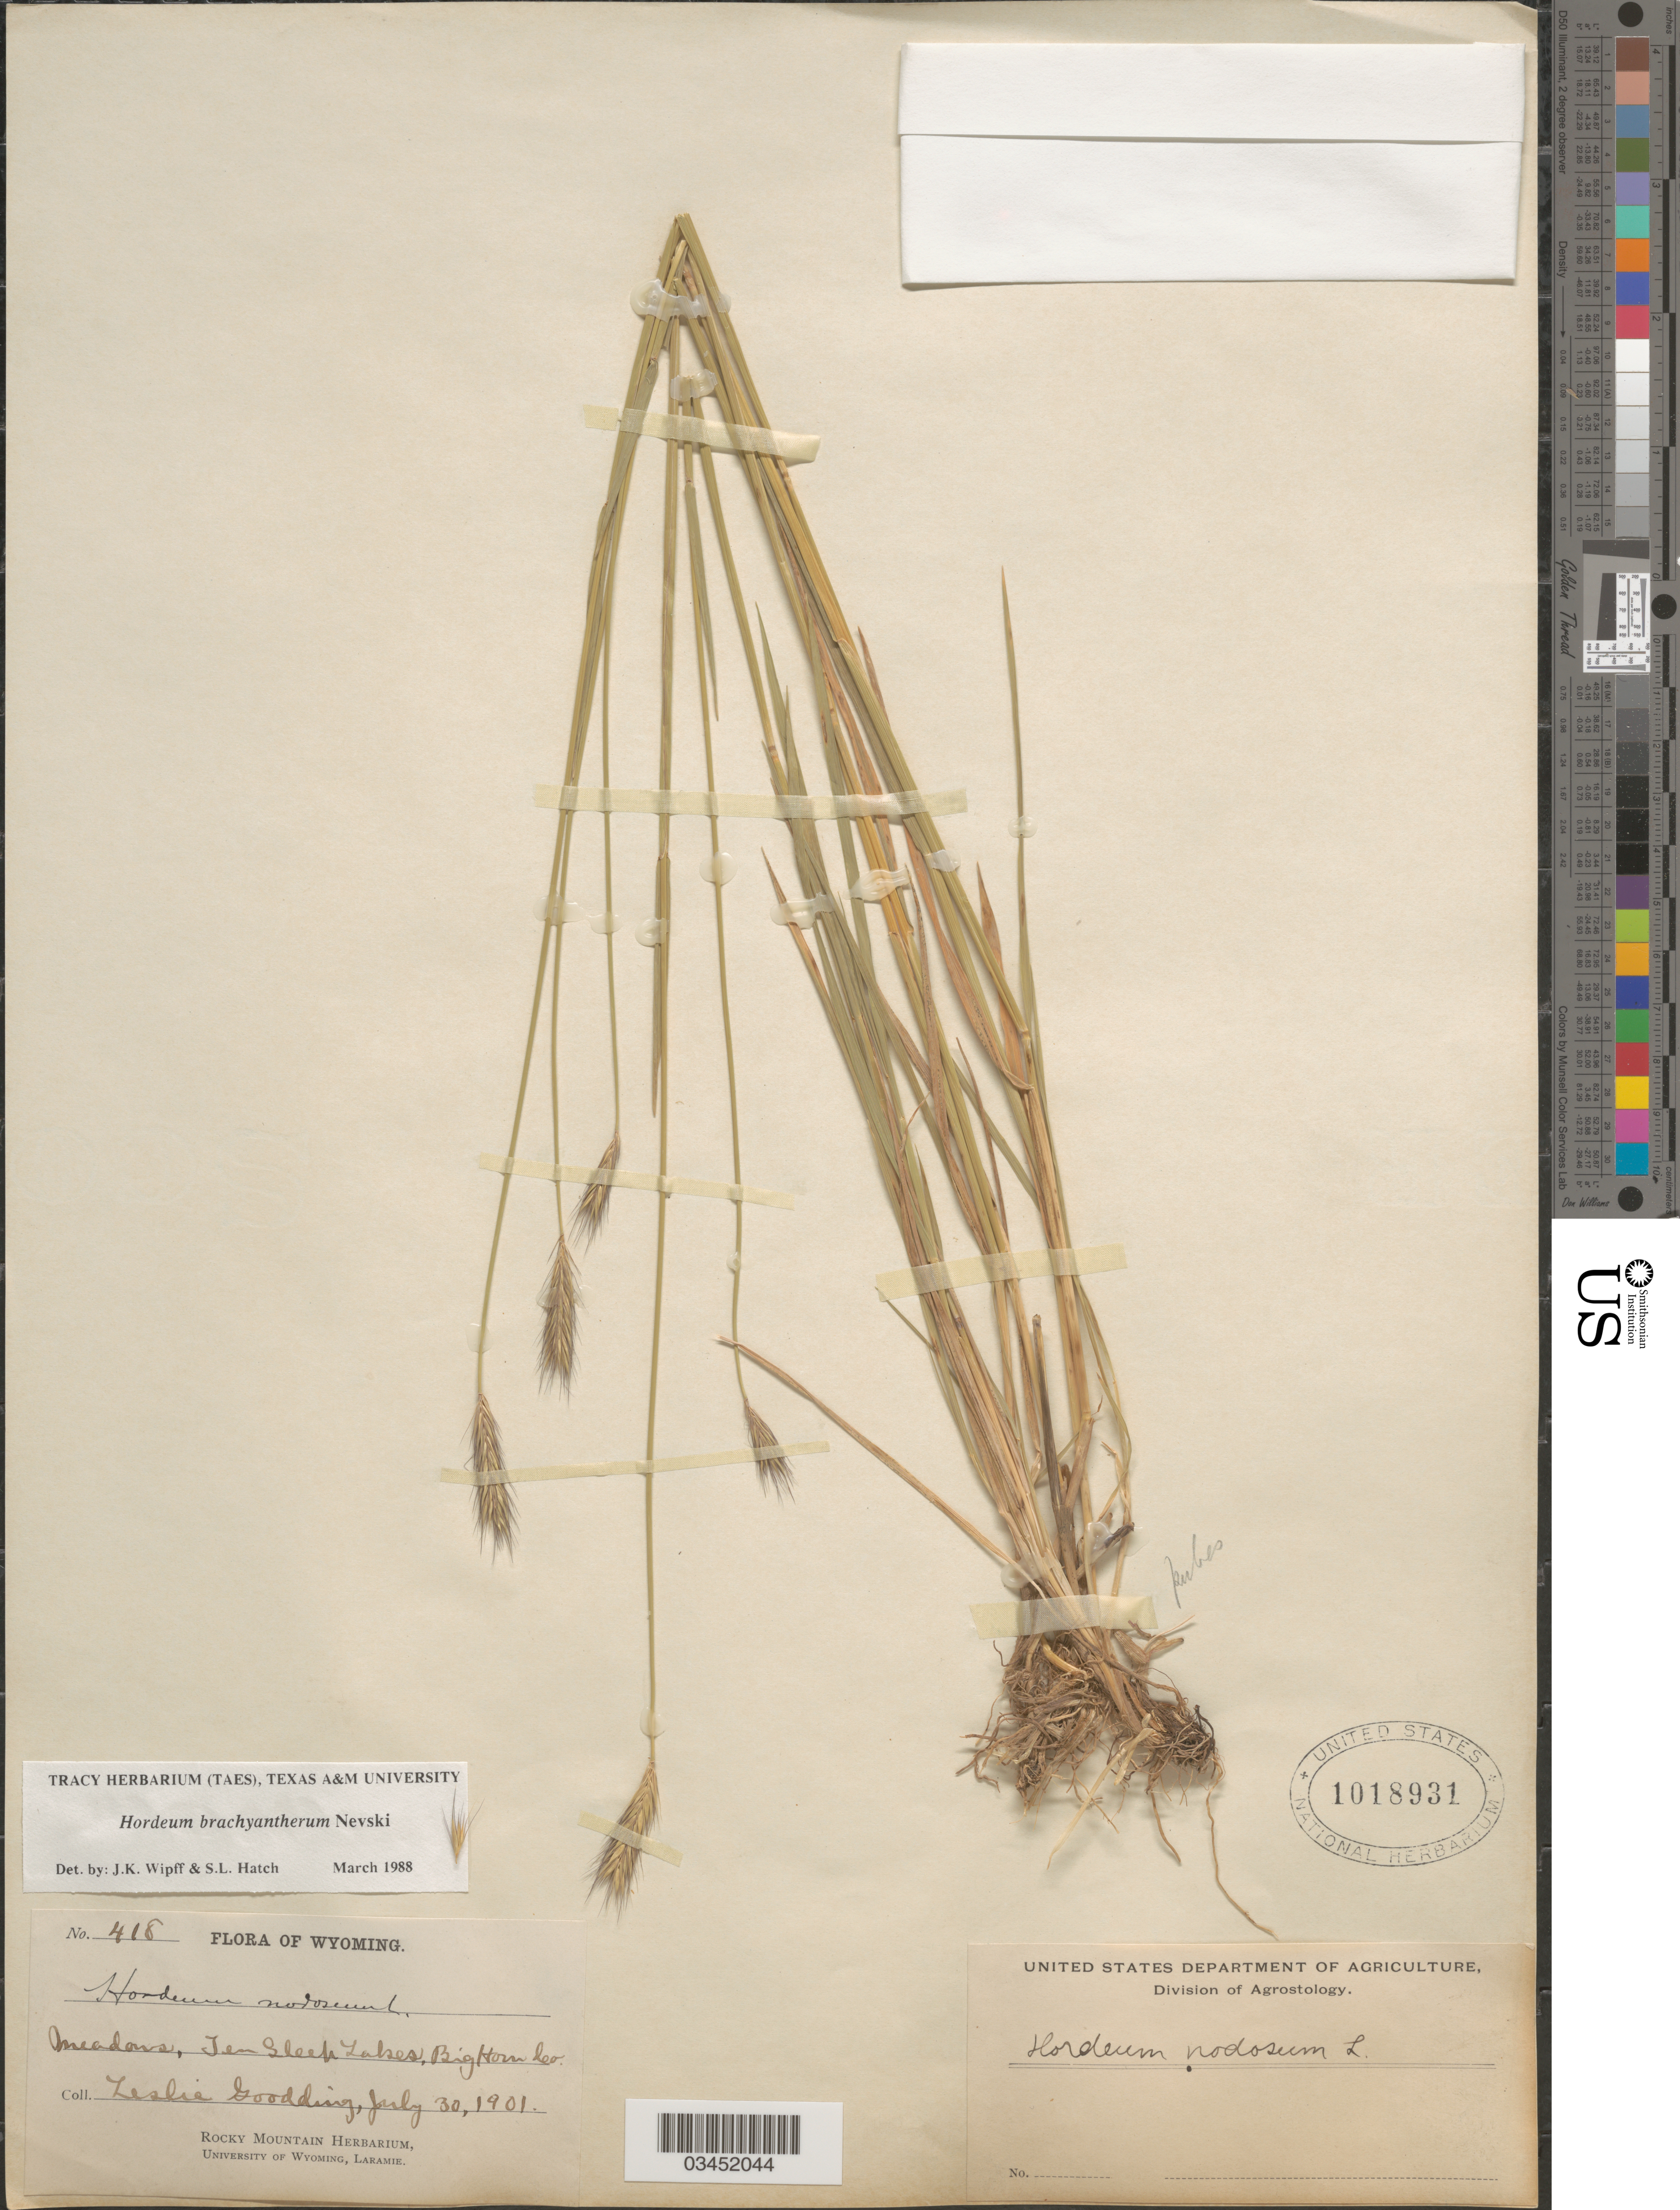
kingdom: Plantae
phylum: Tracheophyta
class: Liliopsida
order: Poales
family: Poaceae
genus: Hordeum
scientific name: Hordeum brachyantherum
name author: Nevski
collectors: L. N. Goodding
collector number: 418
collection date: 1901-07-30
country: United States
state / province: Wyoming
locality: Meadows, Ten Sheep Lakes, Big Horn Co.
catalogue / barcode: US 1018931